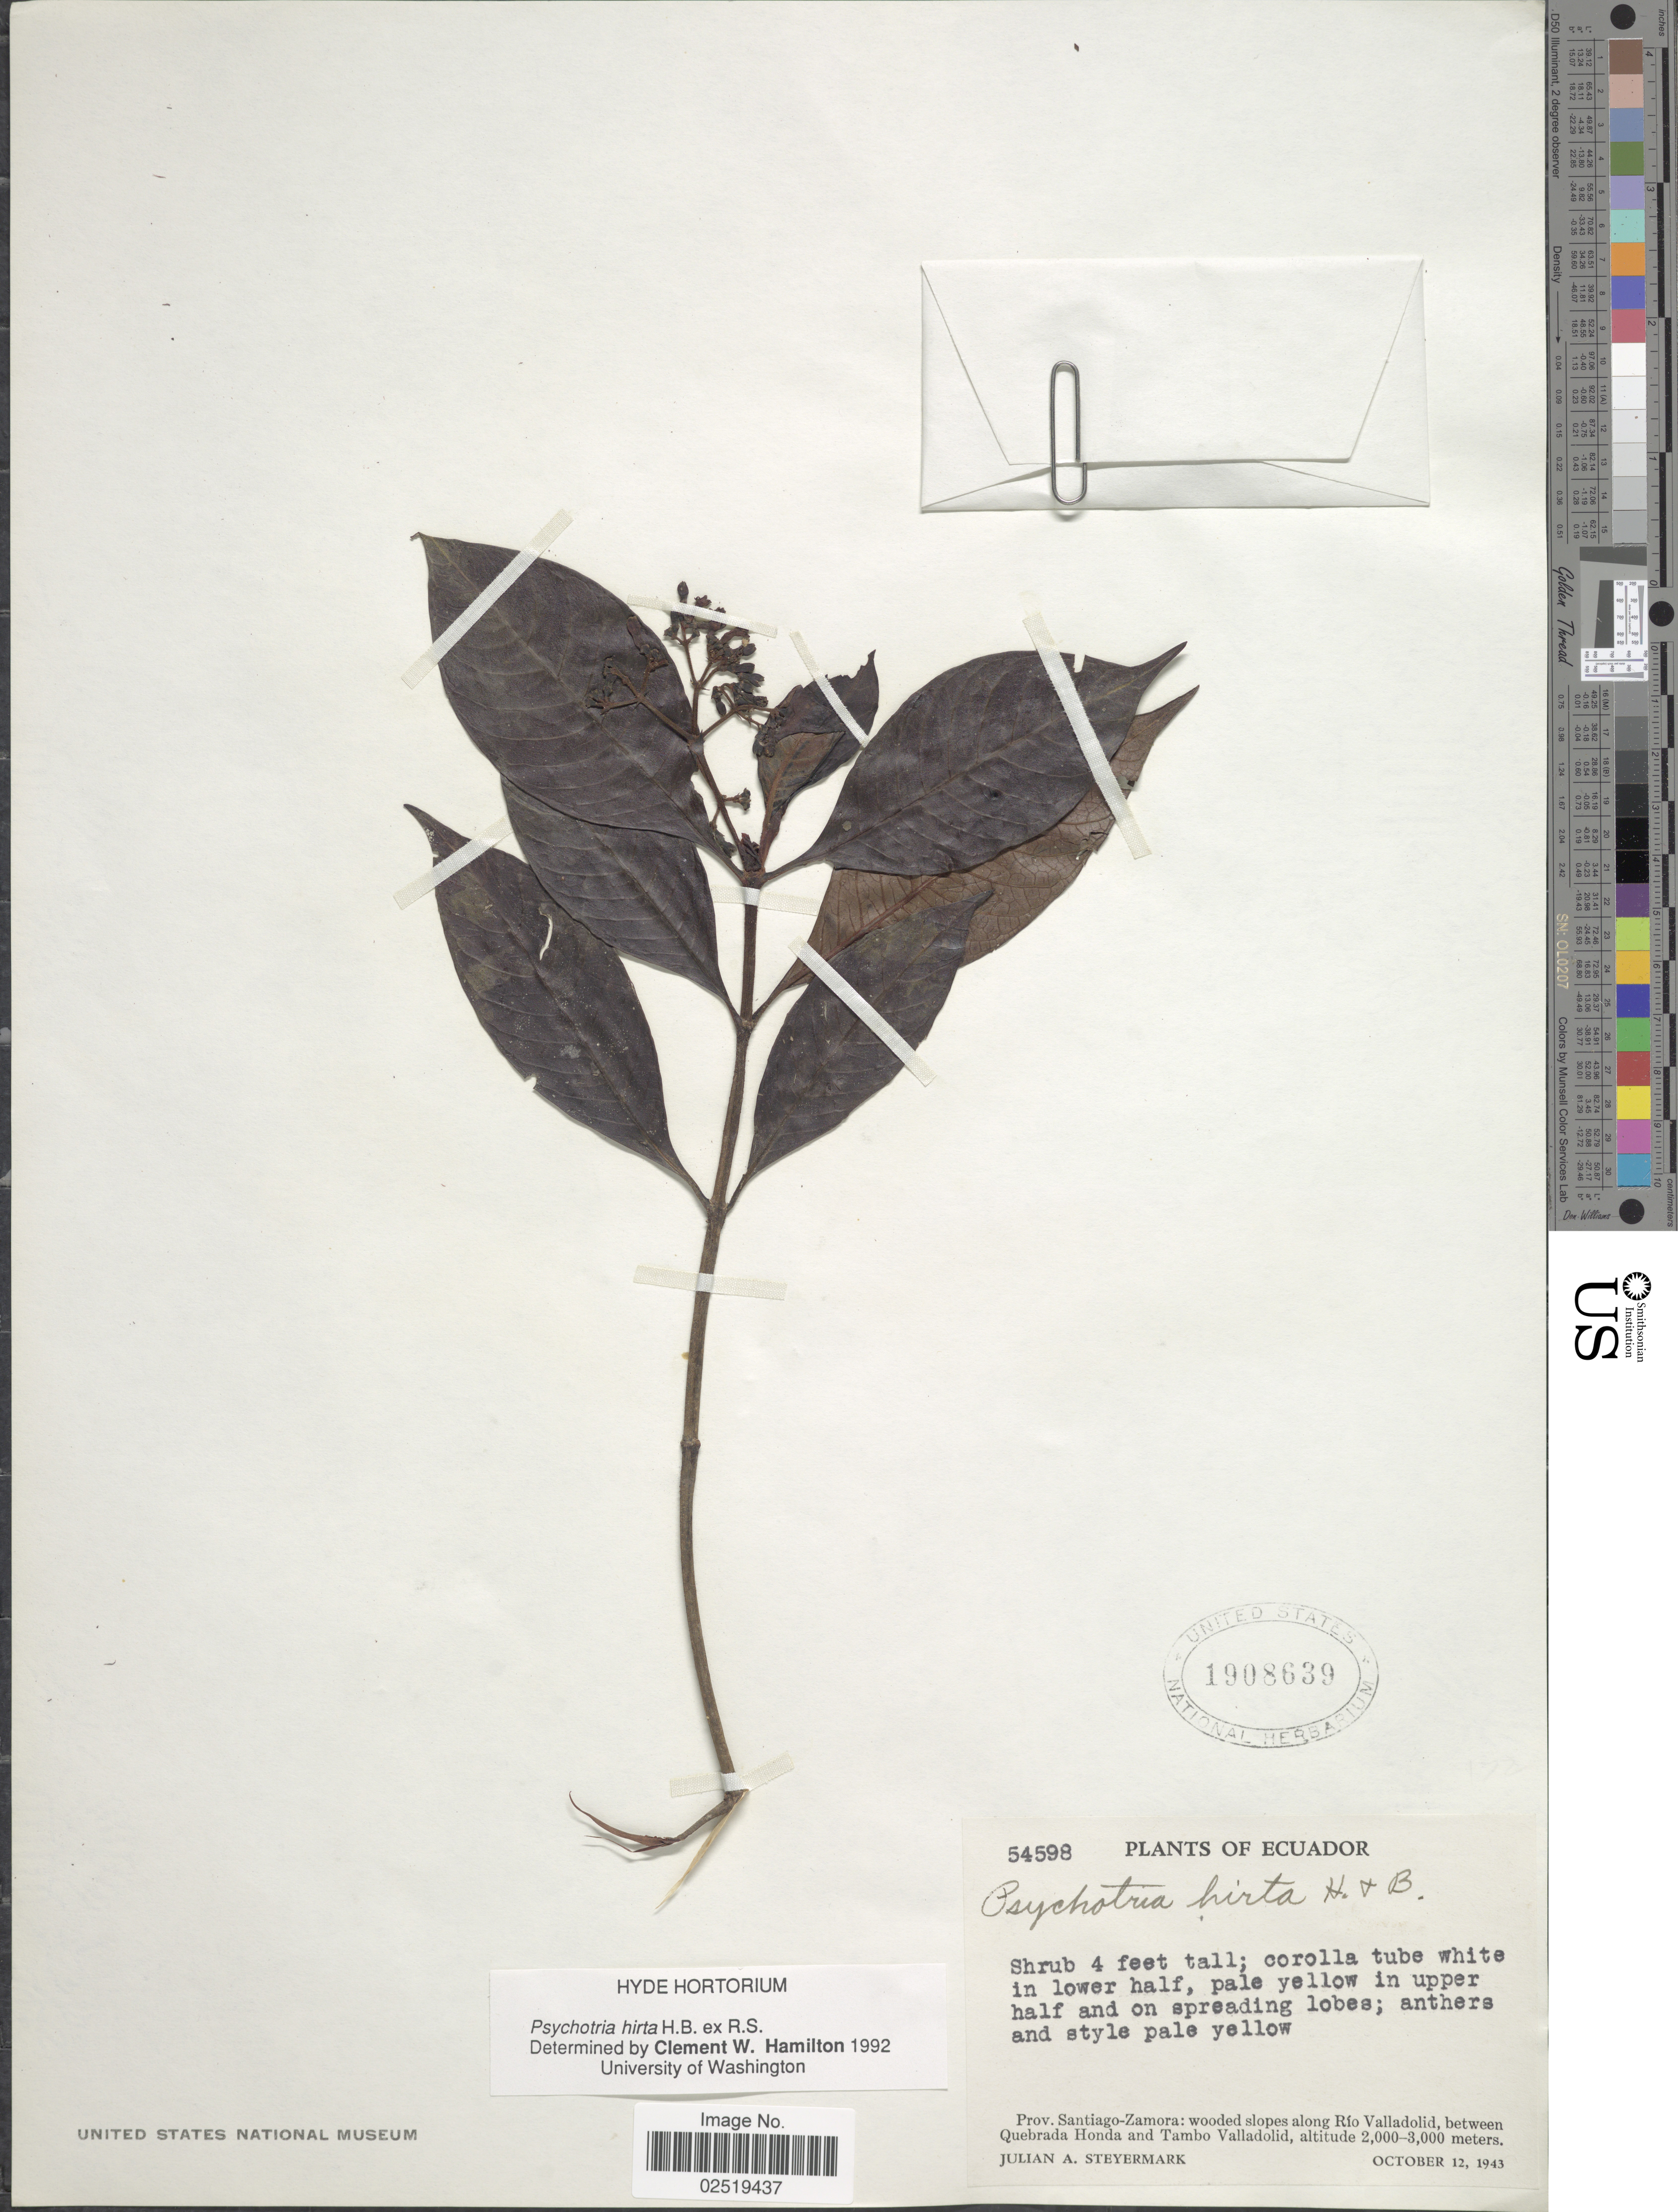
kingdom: Plantae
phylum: Tracheophyta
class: Magnoliopsida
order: Gentianales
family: Rubiaceae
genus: Psychotria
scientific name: Psychotria hirta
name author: Schult.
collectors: J. Steyermark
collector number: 54598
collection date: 1943-10-12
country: Ecuador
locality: Prov. Santiago-Zamora: wooded slopes along Rio Valladolid, between Quebrada Honda and Tambo Valladolid.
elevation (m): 2000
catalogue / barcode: US 1908639